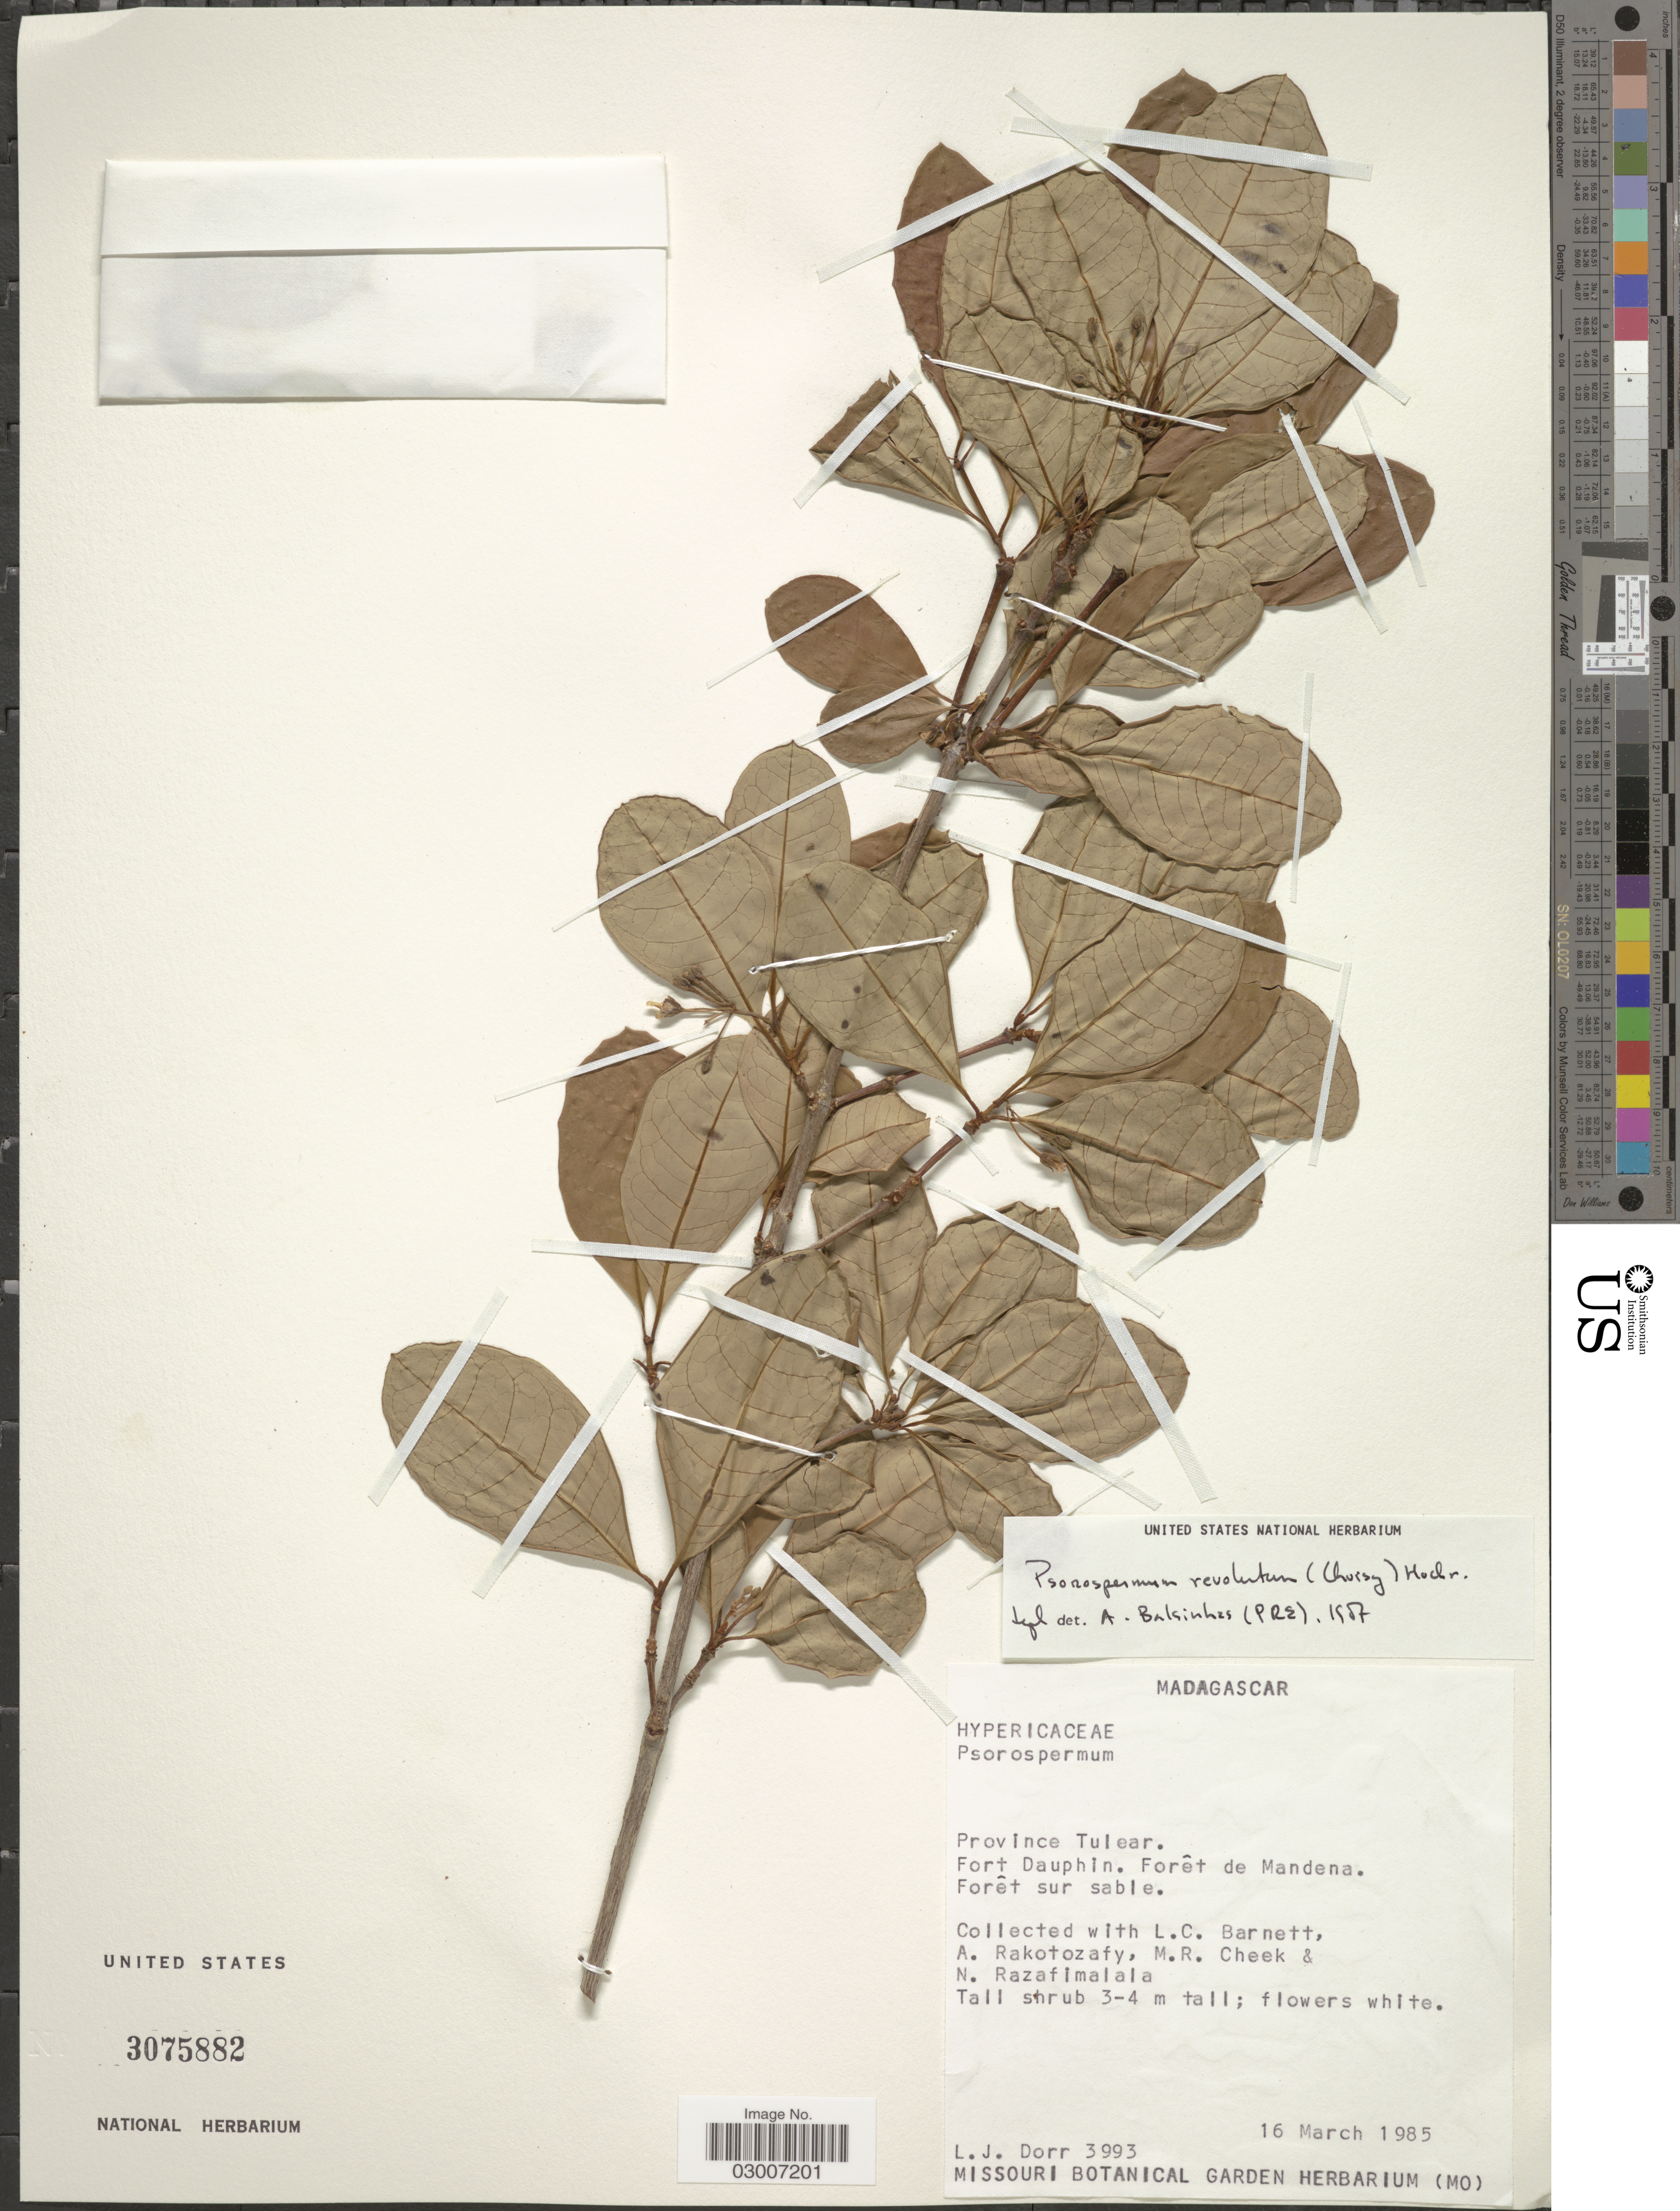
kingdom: Plantae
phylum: Tracheophyta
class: Magnoliopsida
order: Malpighiales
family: Hypericaceae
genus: Psorospermum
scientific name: Psorospermum revolutum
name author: (Choisy) Hochr.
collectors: L. J. Dorr, L. C. Barnett, A. Rakotozafy, M. Cheek & N. Razafimalala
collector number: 3993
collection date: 1985-03-16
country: Madagascar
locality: Province Tulear. Fort Dauphin. Forêt de Mandena. Forêt sur sable.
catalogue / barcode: US 3075882